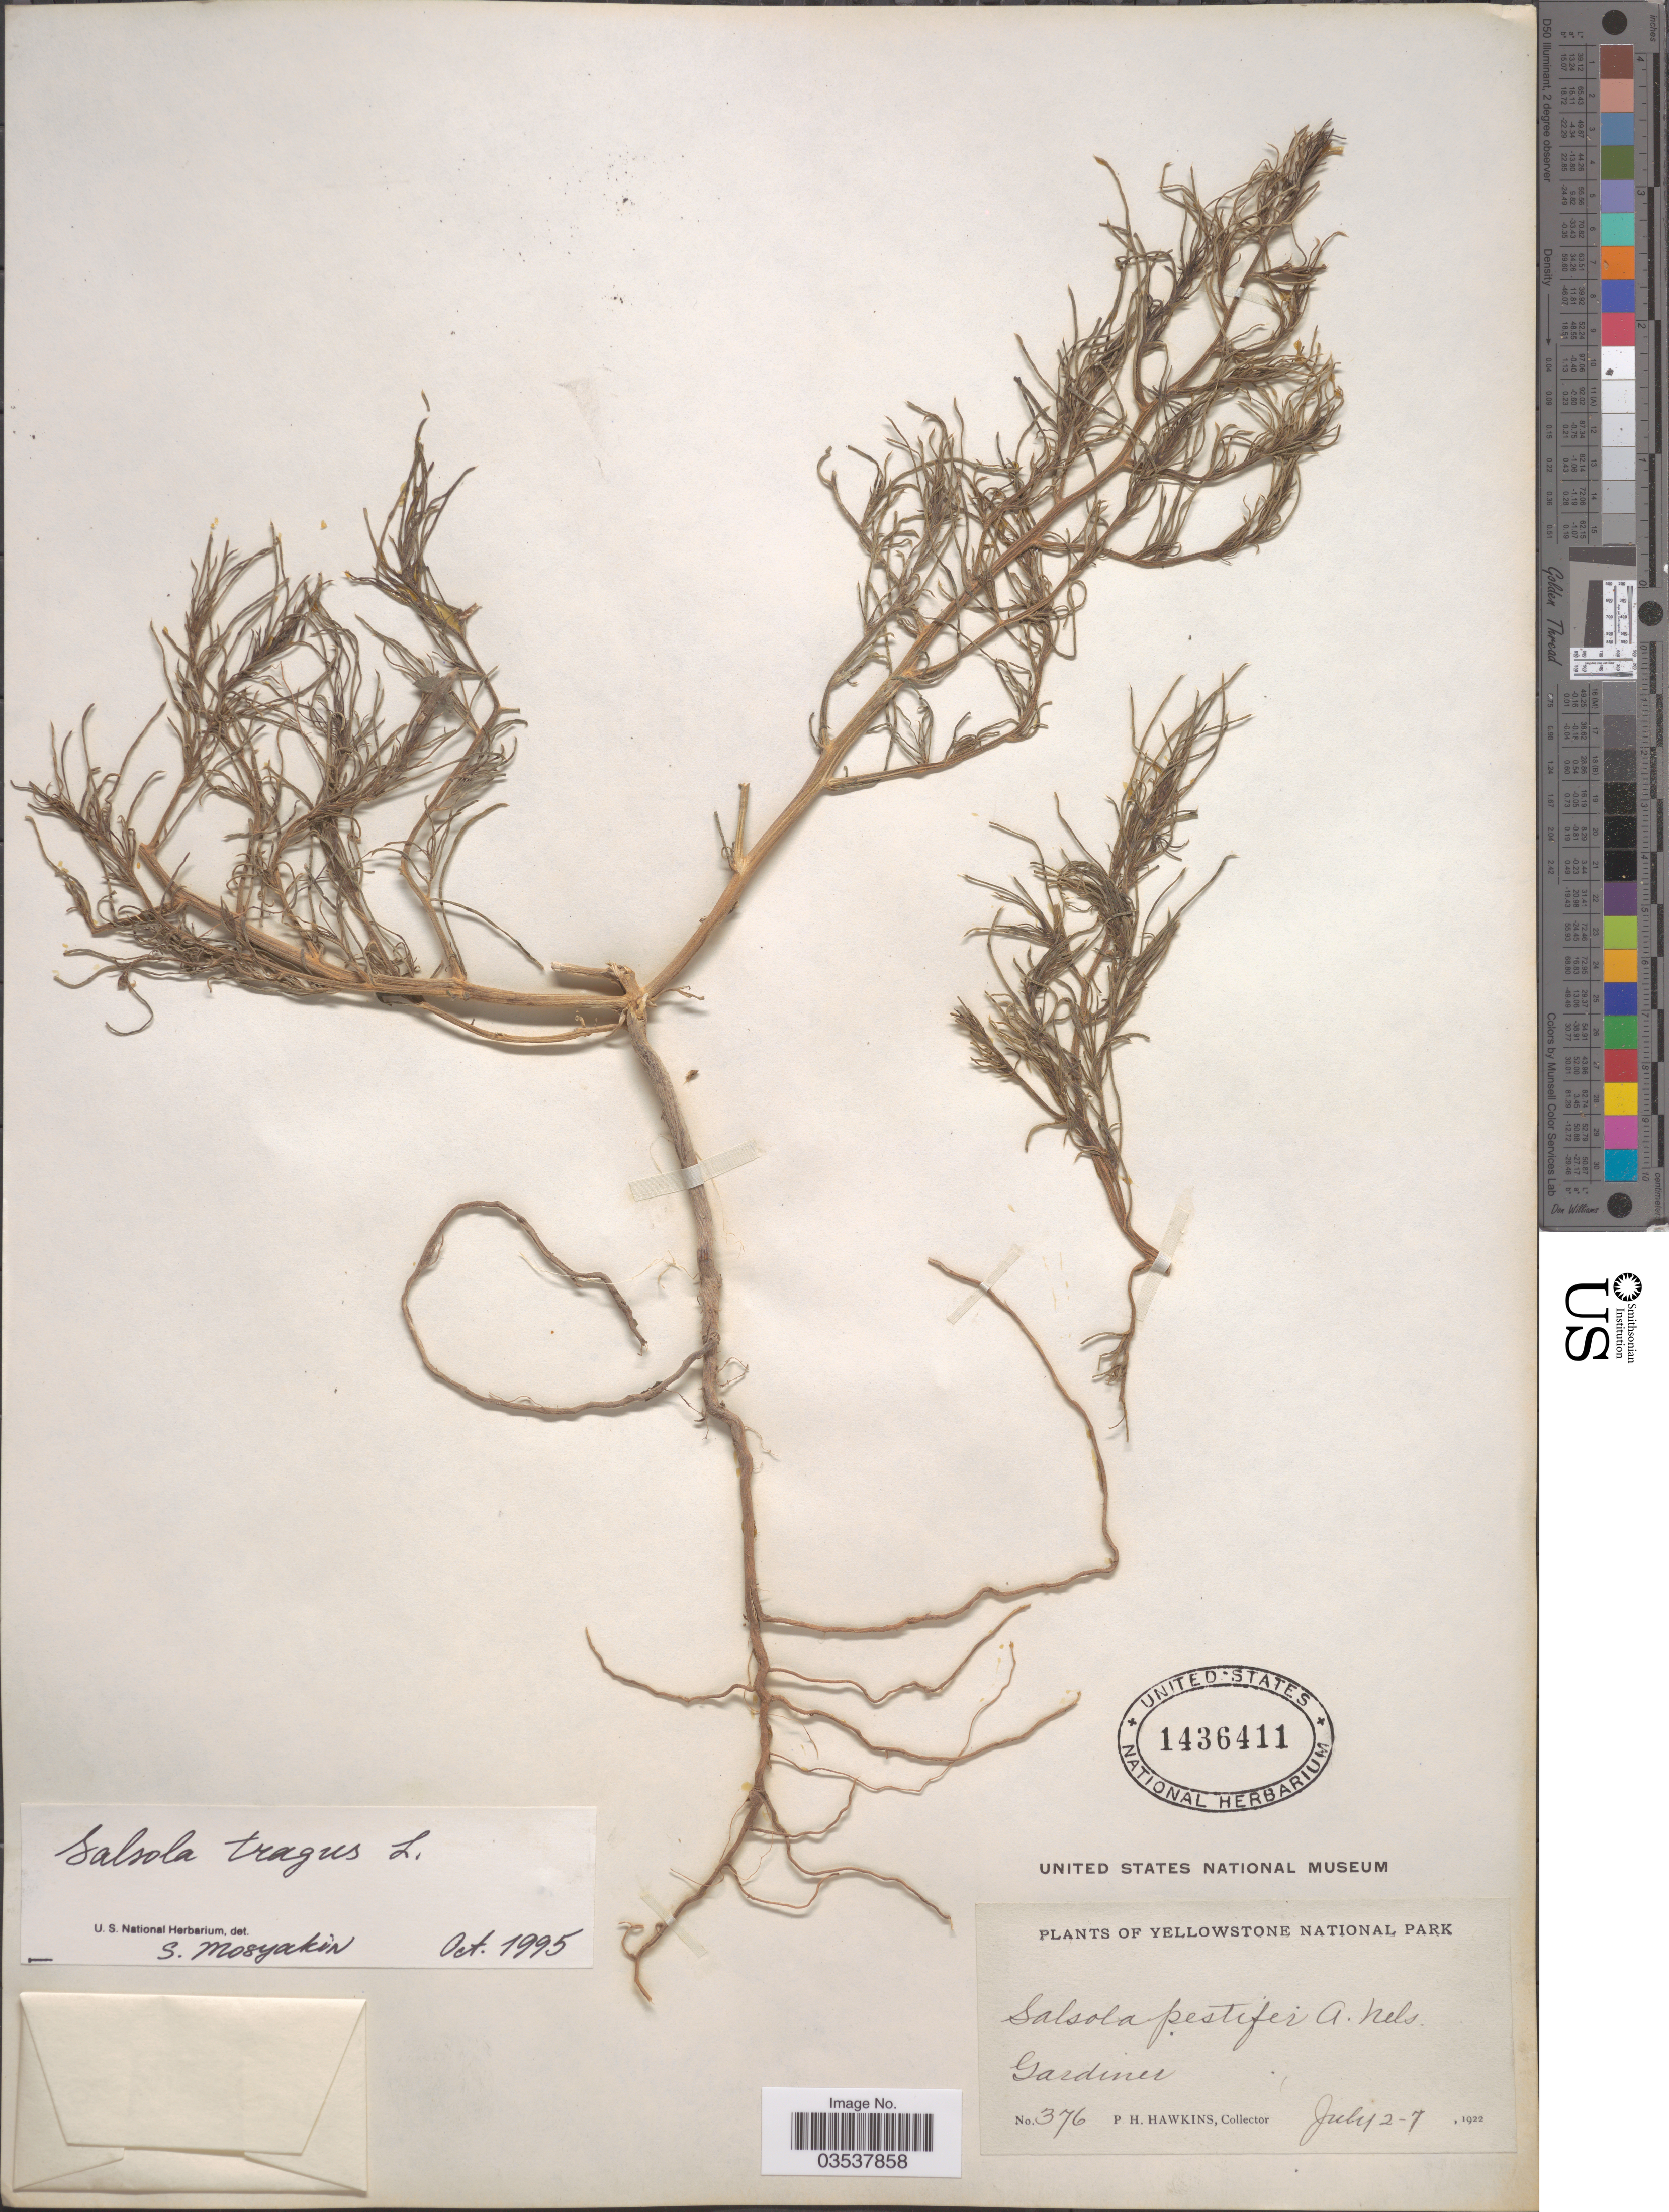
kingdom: Plantae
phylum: Tracheophyta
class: Magnoliopsida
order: Caryophyllales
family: Amaranthaceae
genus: Salsola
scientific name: Salsola pestifer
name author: A. Nelson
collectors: P. Hawkins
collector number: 376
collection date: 1922-07-02/1922-07-07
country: United States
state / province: Montana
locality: Yellowstone National Park. Gardiner.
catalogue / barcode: US 1436411